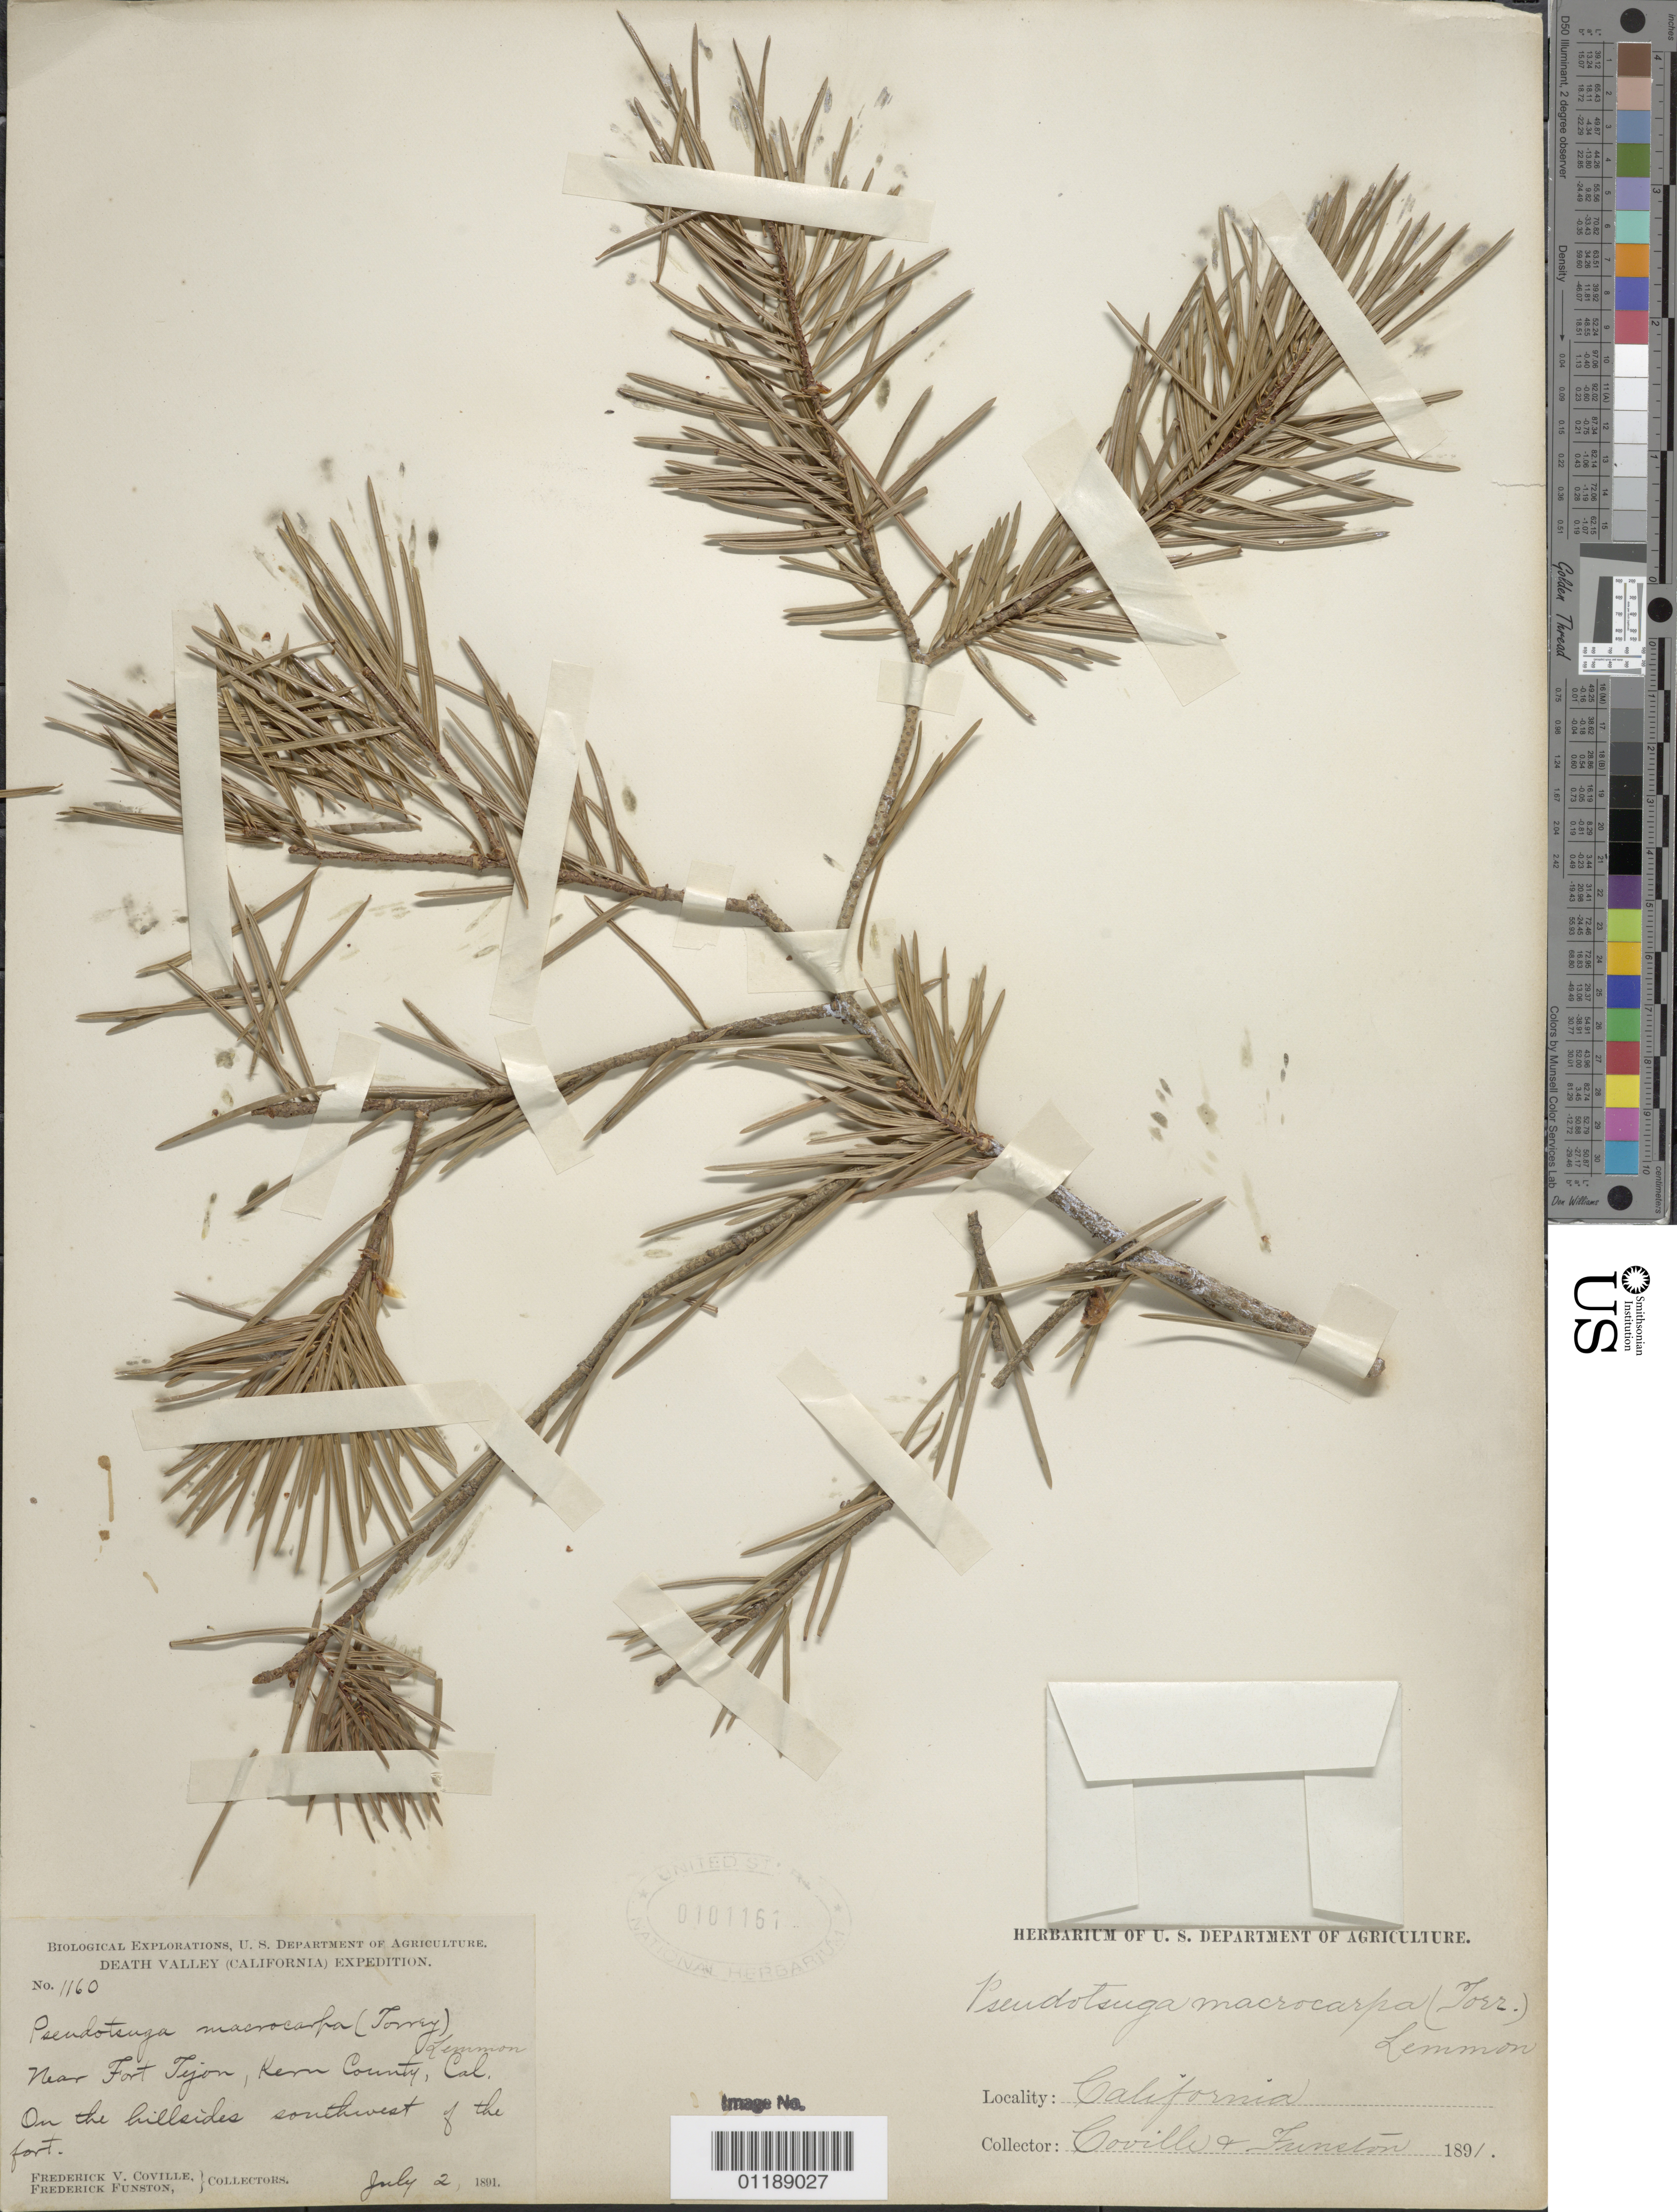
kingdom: Plantae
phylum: Tracheophyta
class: Pinopsida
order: Pinales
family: Pinaceae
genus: Pseudotsuga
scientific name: Pseudotsuga macrocarpa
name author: (Vasey) Mayr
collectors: F. V. Coville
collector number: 1160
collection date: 1891-07-02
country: United States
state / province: California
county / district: Kern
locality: Near Fort Tejon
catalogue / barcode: US 101161